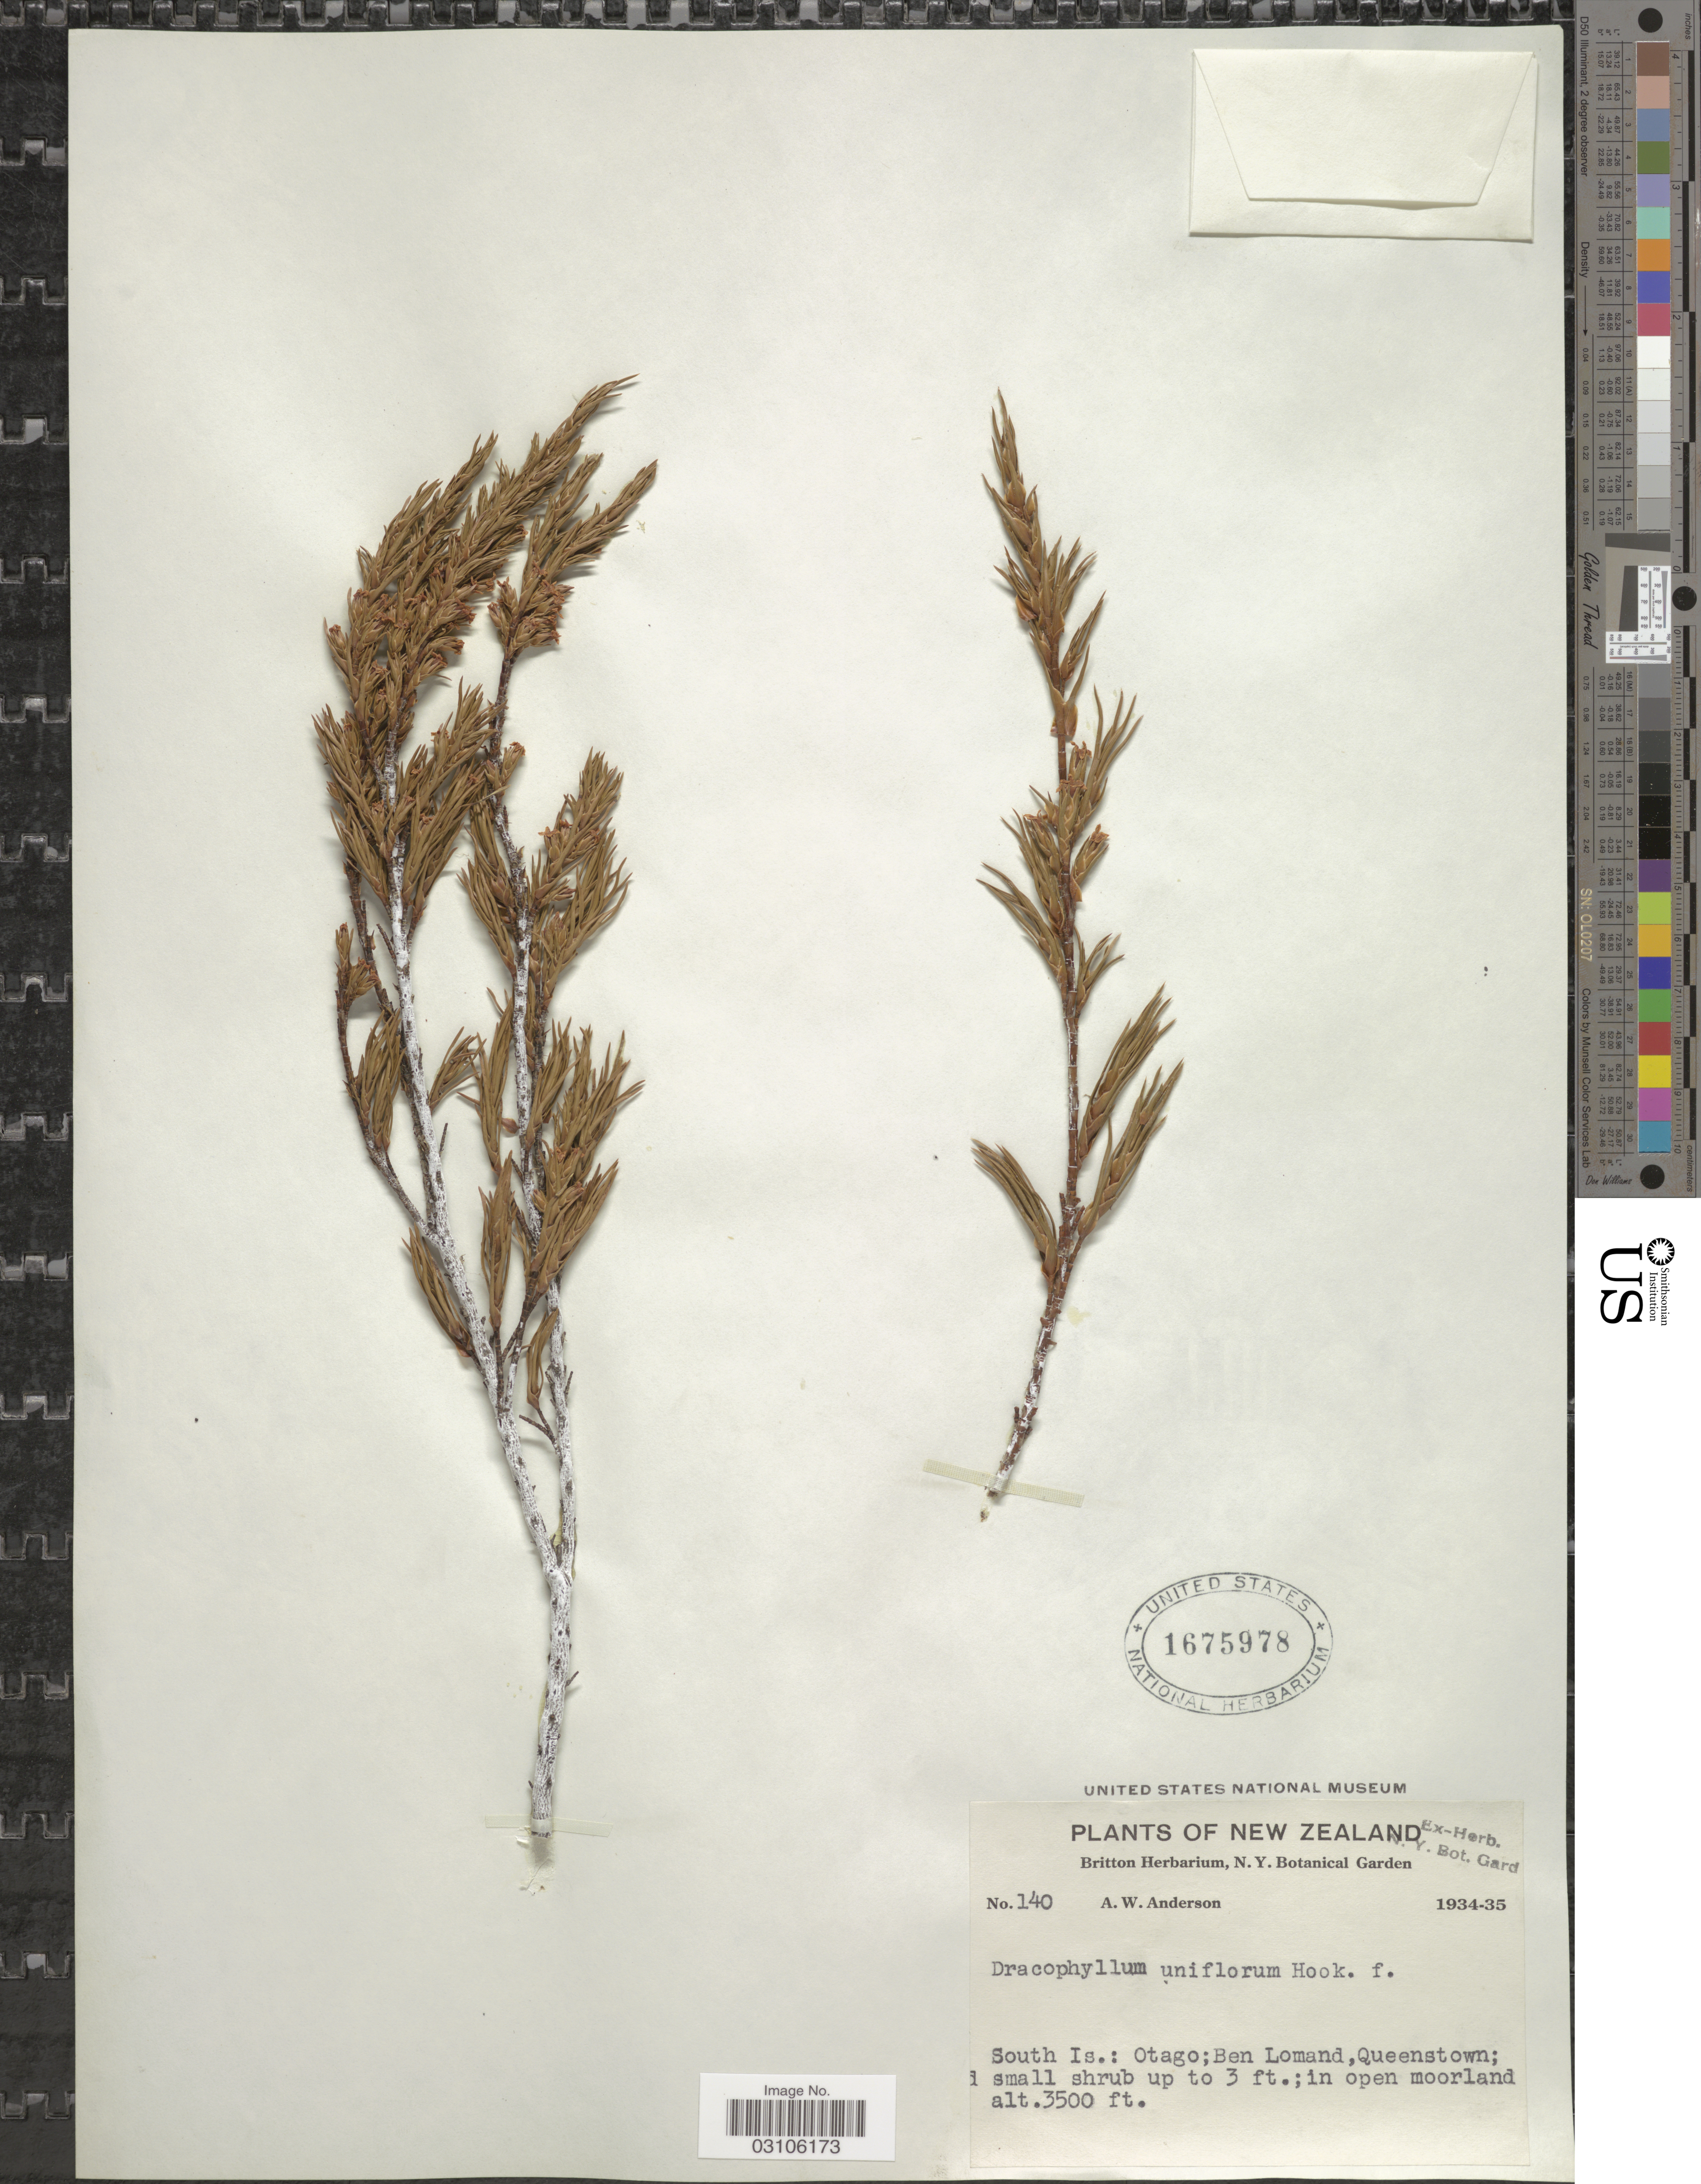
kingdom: Plantae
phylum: Tracheophyta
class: Magnoliopsida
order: Ericales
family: Ericaceae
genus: Dracophyllum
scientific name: Dracophyllum rosmarinifolium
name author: R. Br.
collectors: A. W. Anderson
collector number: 140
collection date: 1934/1935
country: New Zealand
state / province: Otago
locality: South Is. Ben Lomand, Queenstown.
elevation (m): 1067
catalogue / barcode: US 1675978